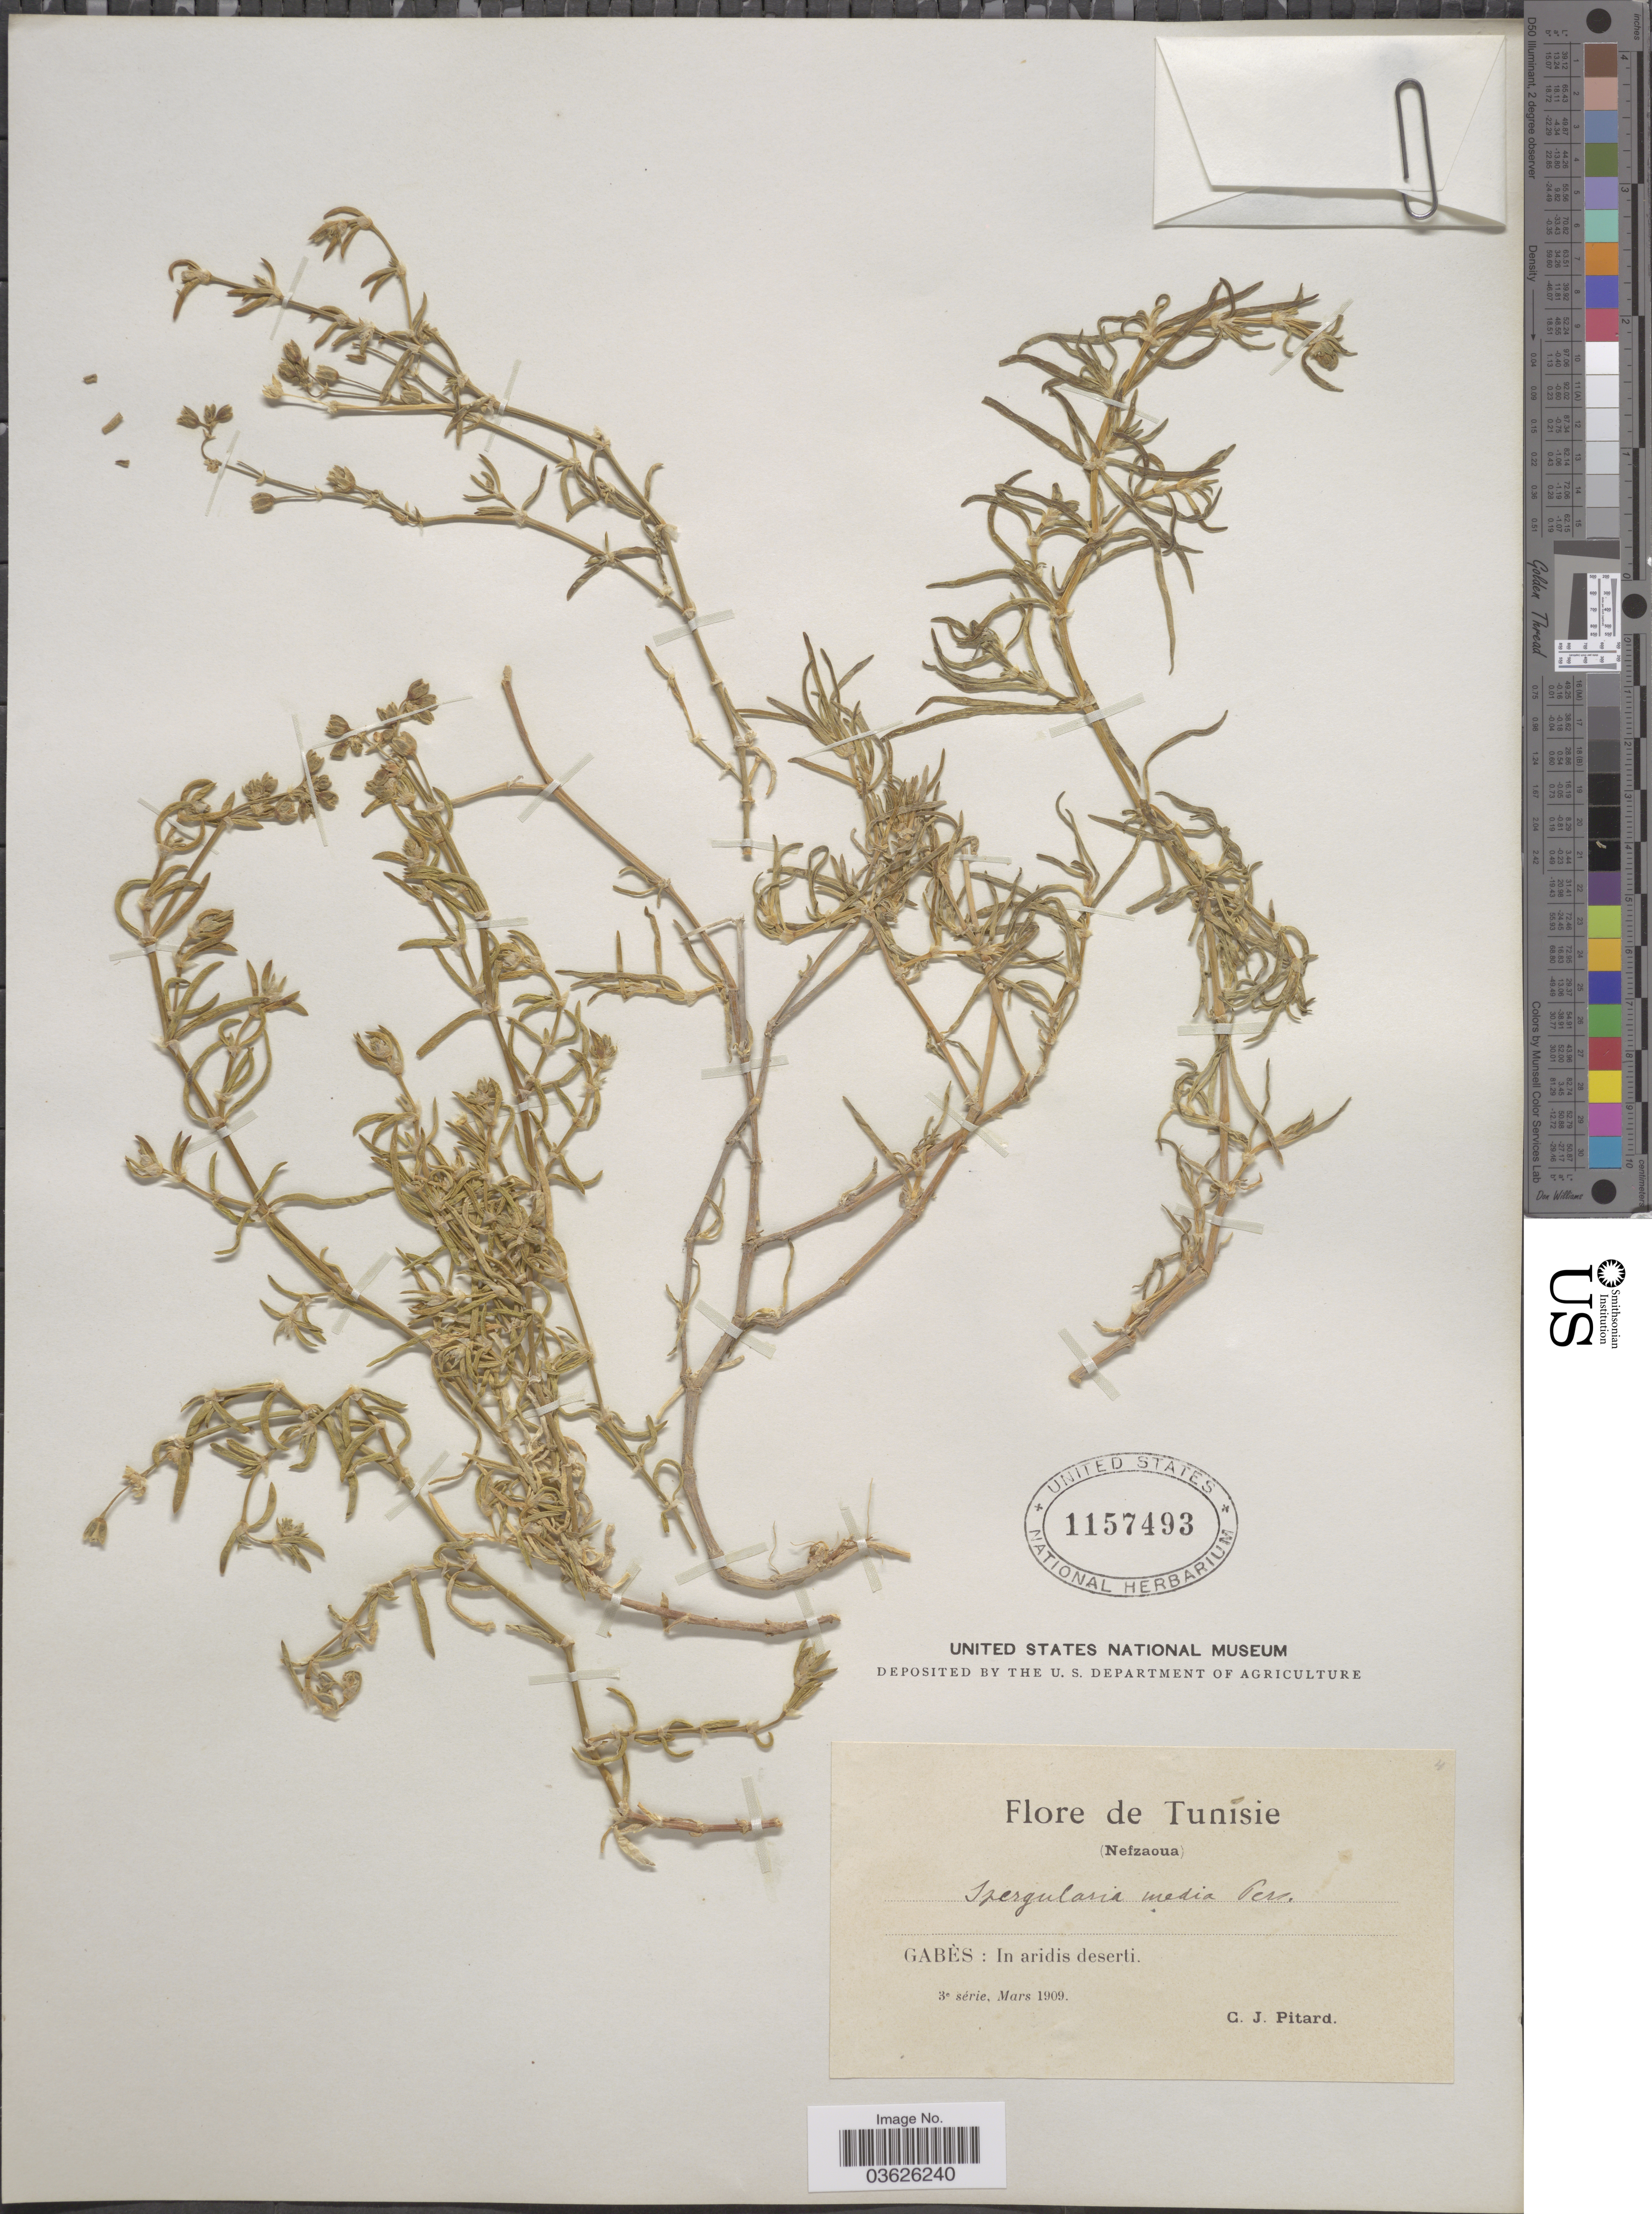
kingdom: Plantae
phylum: Tracheophyta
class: Magnoliopsida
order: Caryophyllales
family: Caryophyllaceae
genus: Spergularia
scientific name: Spergularia media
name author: (L.) C. Presl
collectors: C. Pitard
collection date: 1909-03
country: Tunisia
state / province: Tunis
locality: Tunisie. Nefzaoua. Gabès: In aridis deserti.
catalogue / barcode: US 1157493